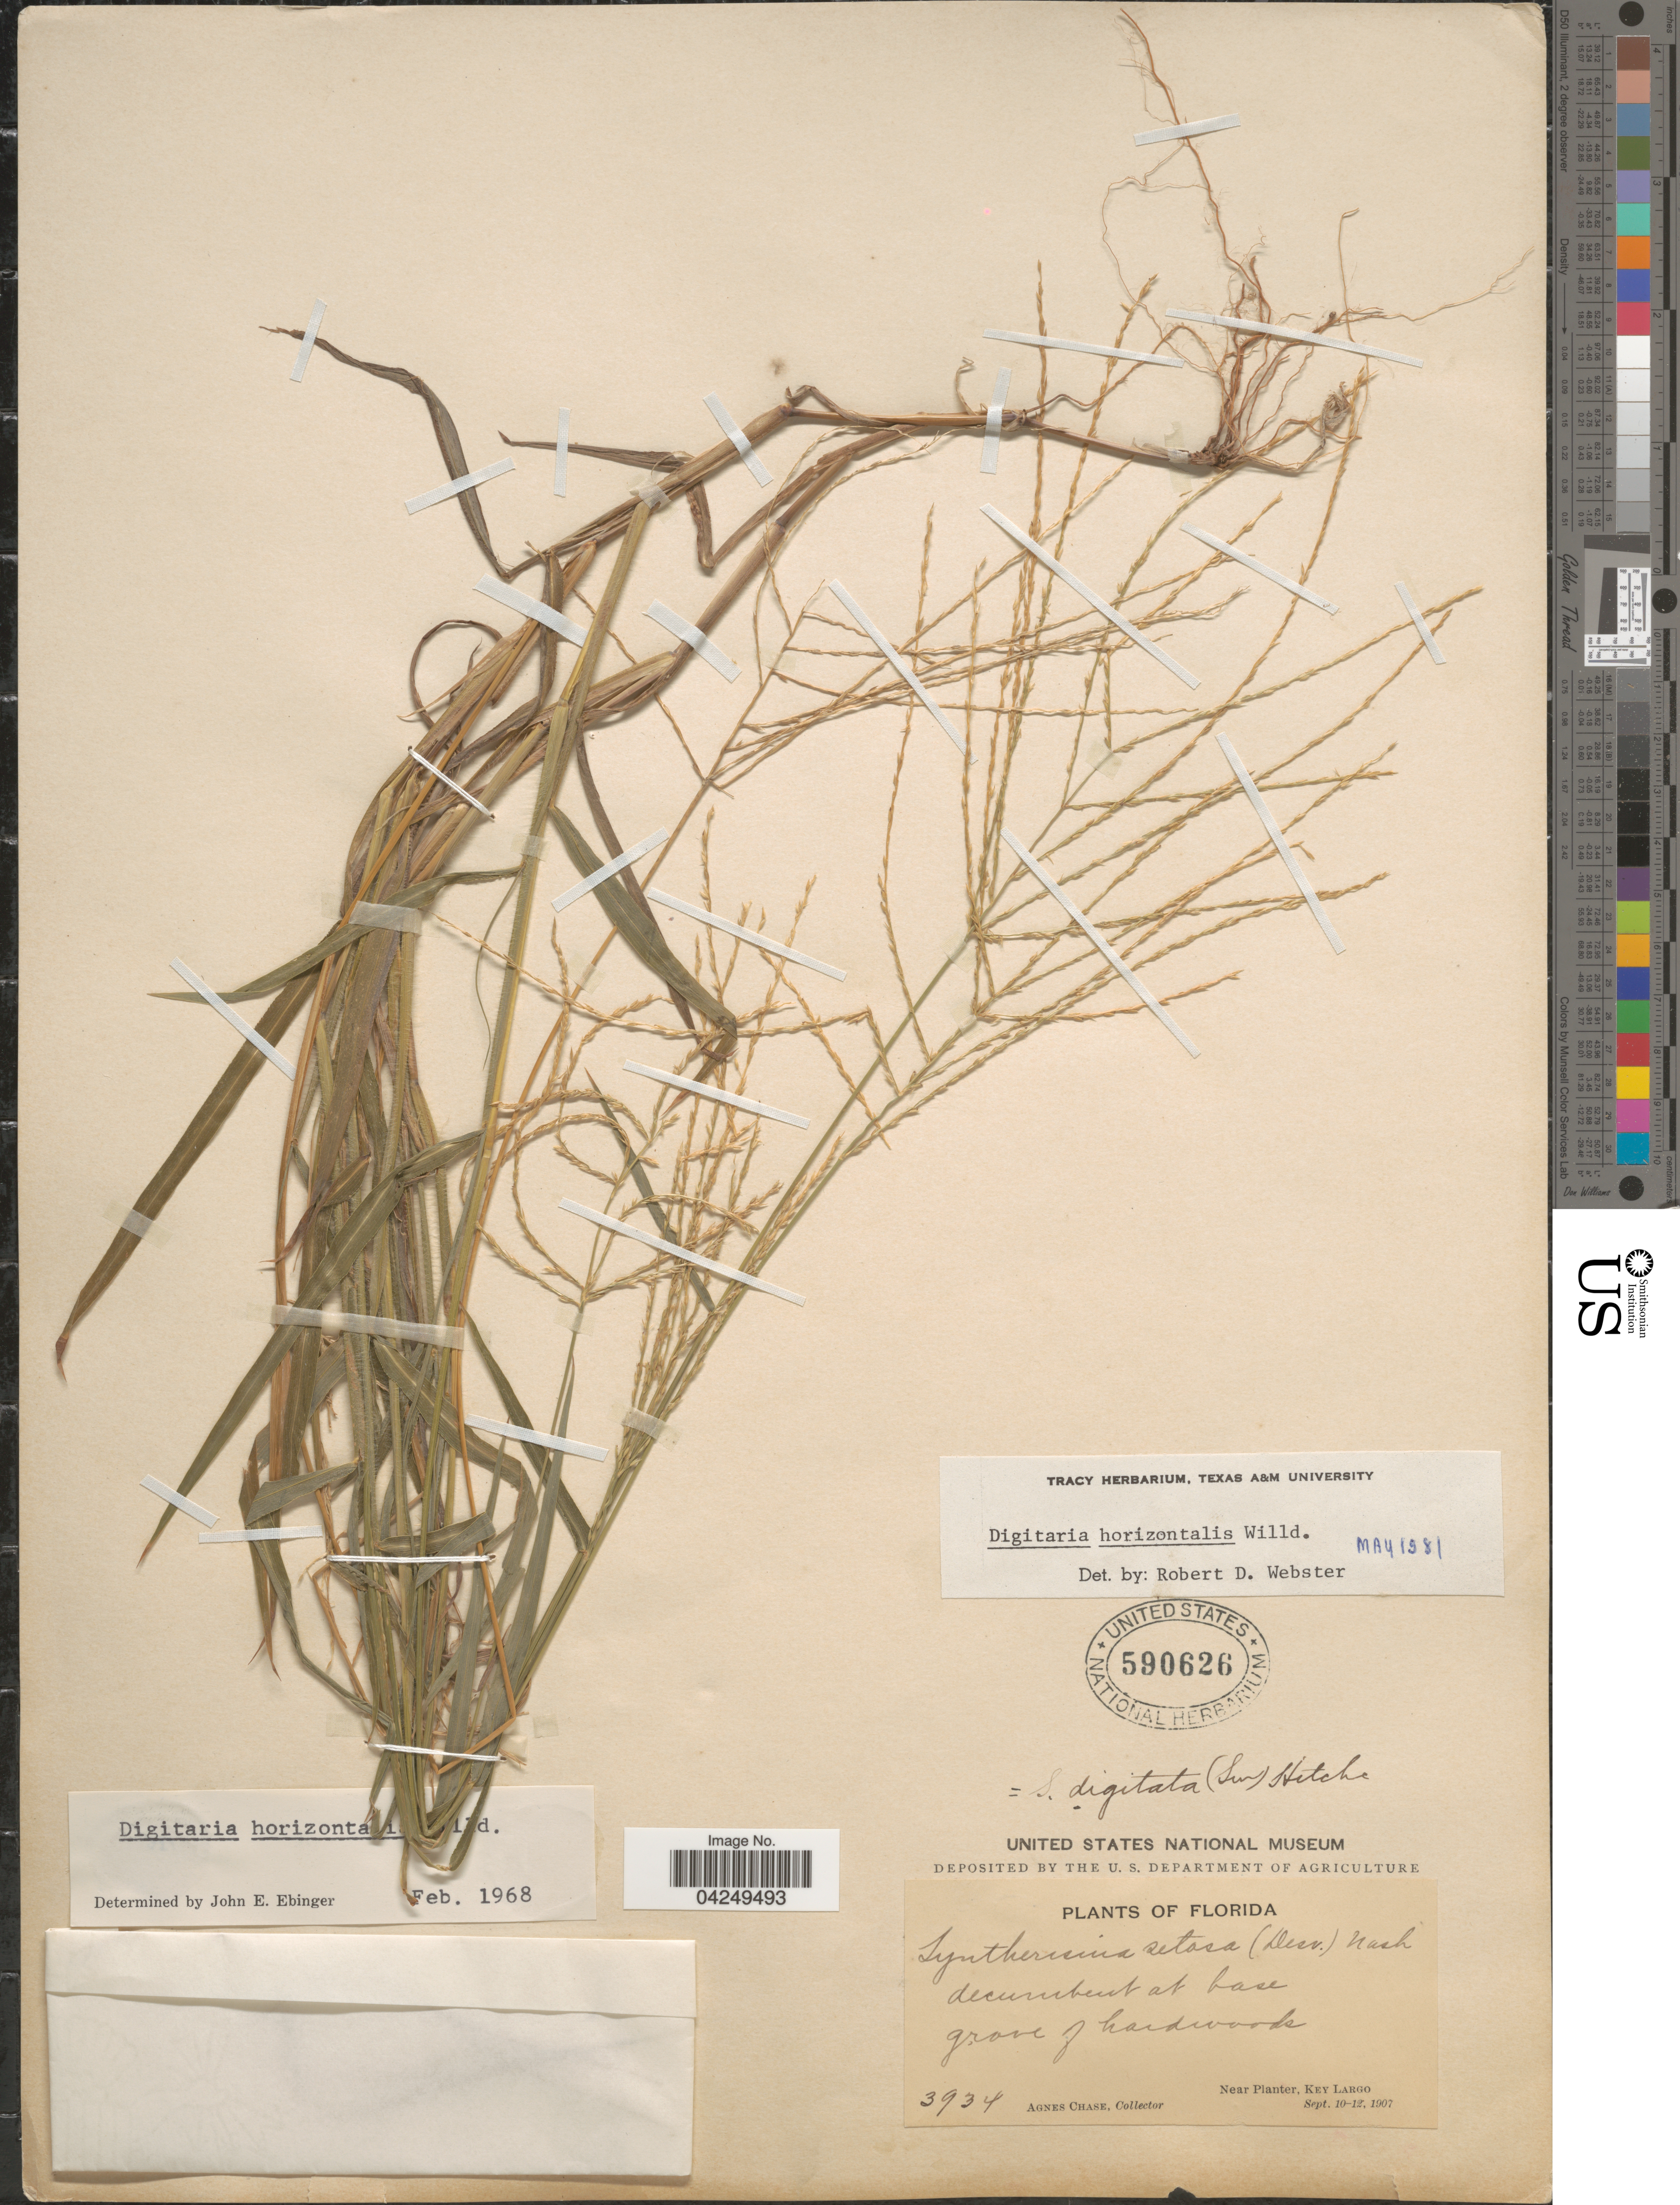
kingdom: Plantae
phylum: Tracheophyta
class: Liliopsida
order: Poales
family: Poaceae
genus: Digitaria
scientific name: Digitaria horizontalis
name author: Willd.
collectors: A. Chase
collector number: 3934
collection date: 1907-09-10/1907-09-12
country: United States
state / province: Florida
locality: Decumbent at base grove of hardwoods. Near Planter, Key Largo.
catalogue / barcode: US 590626